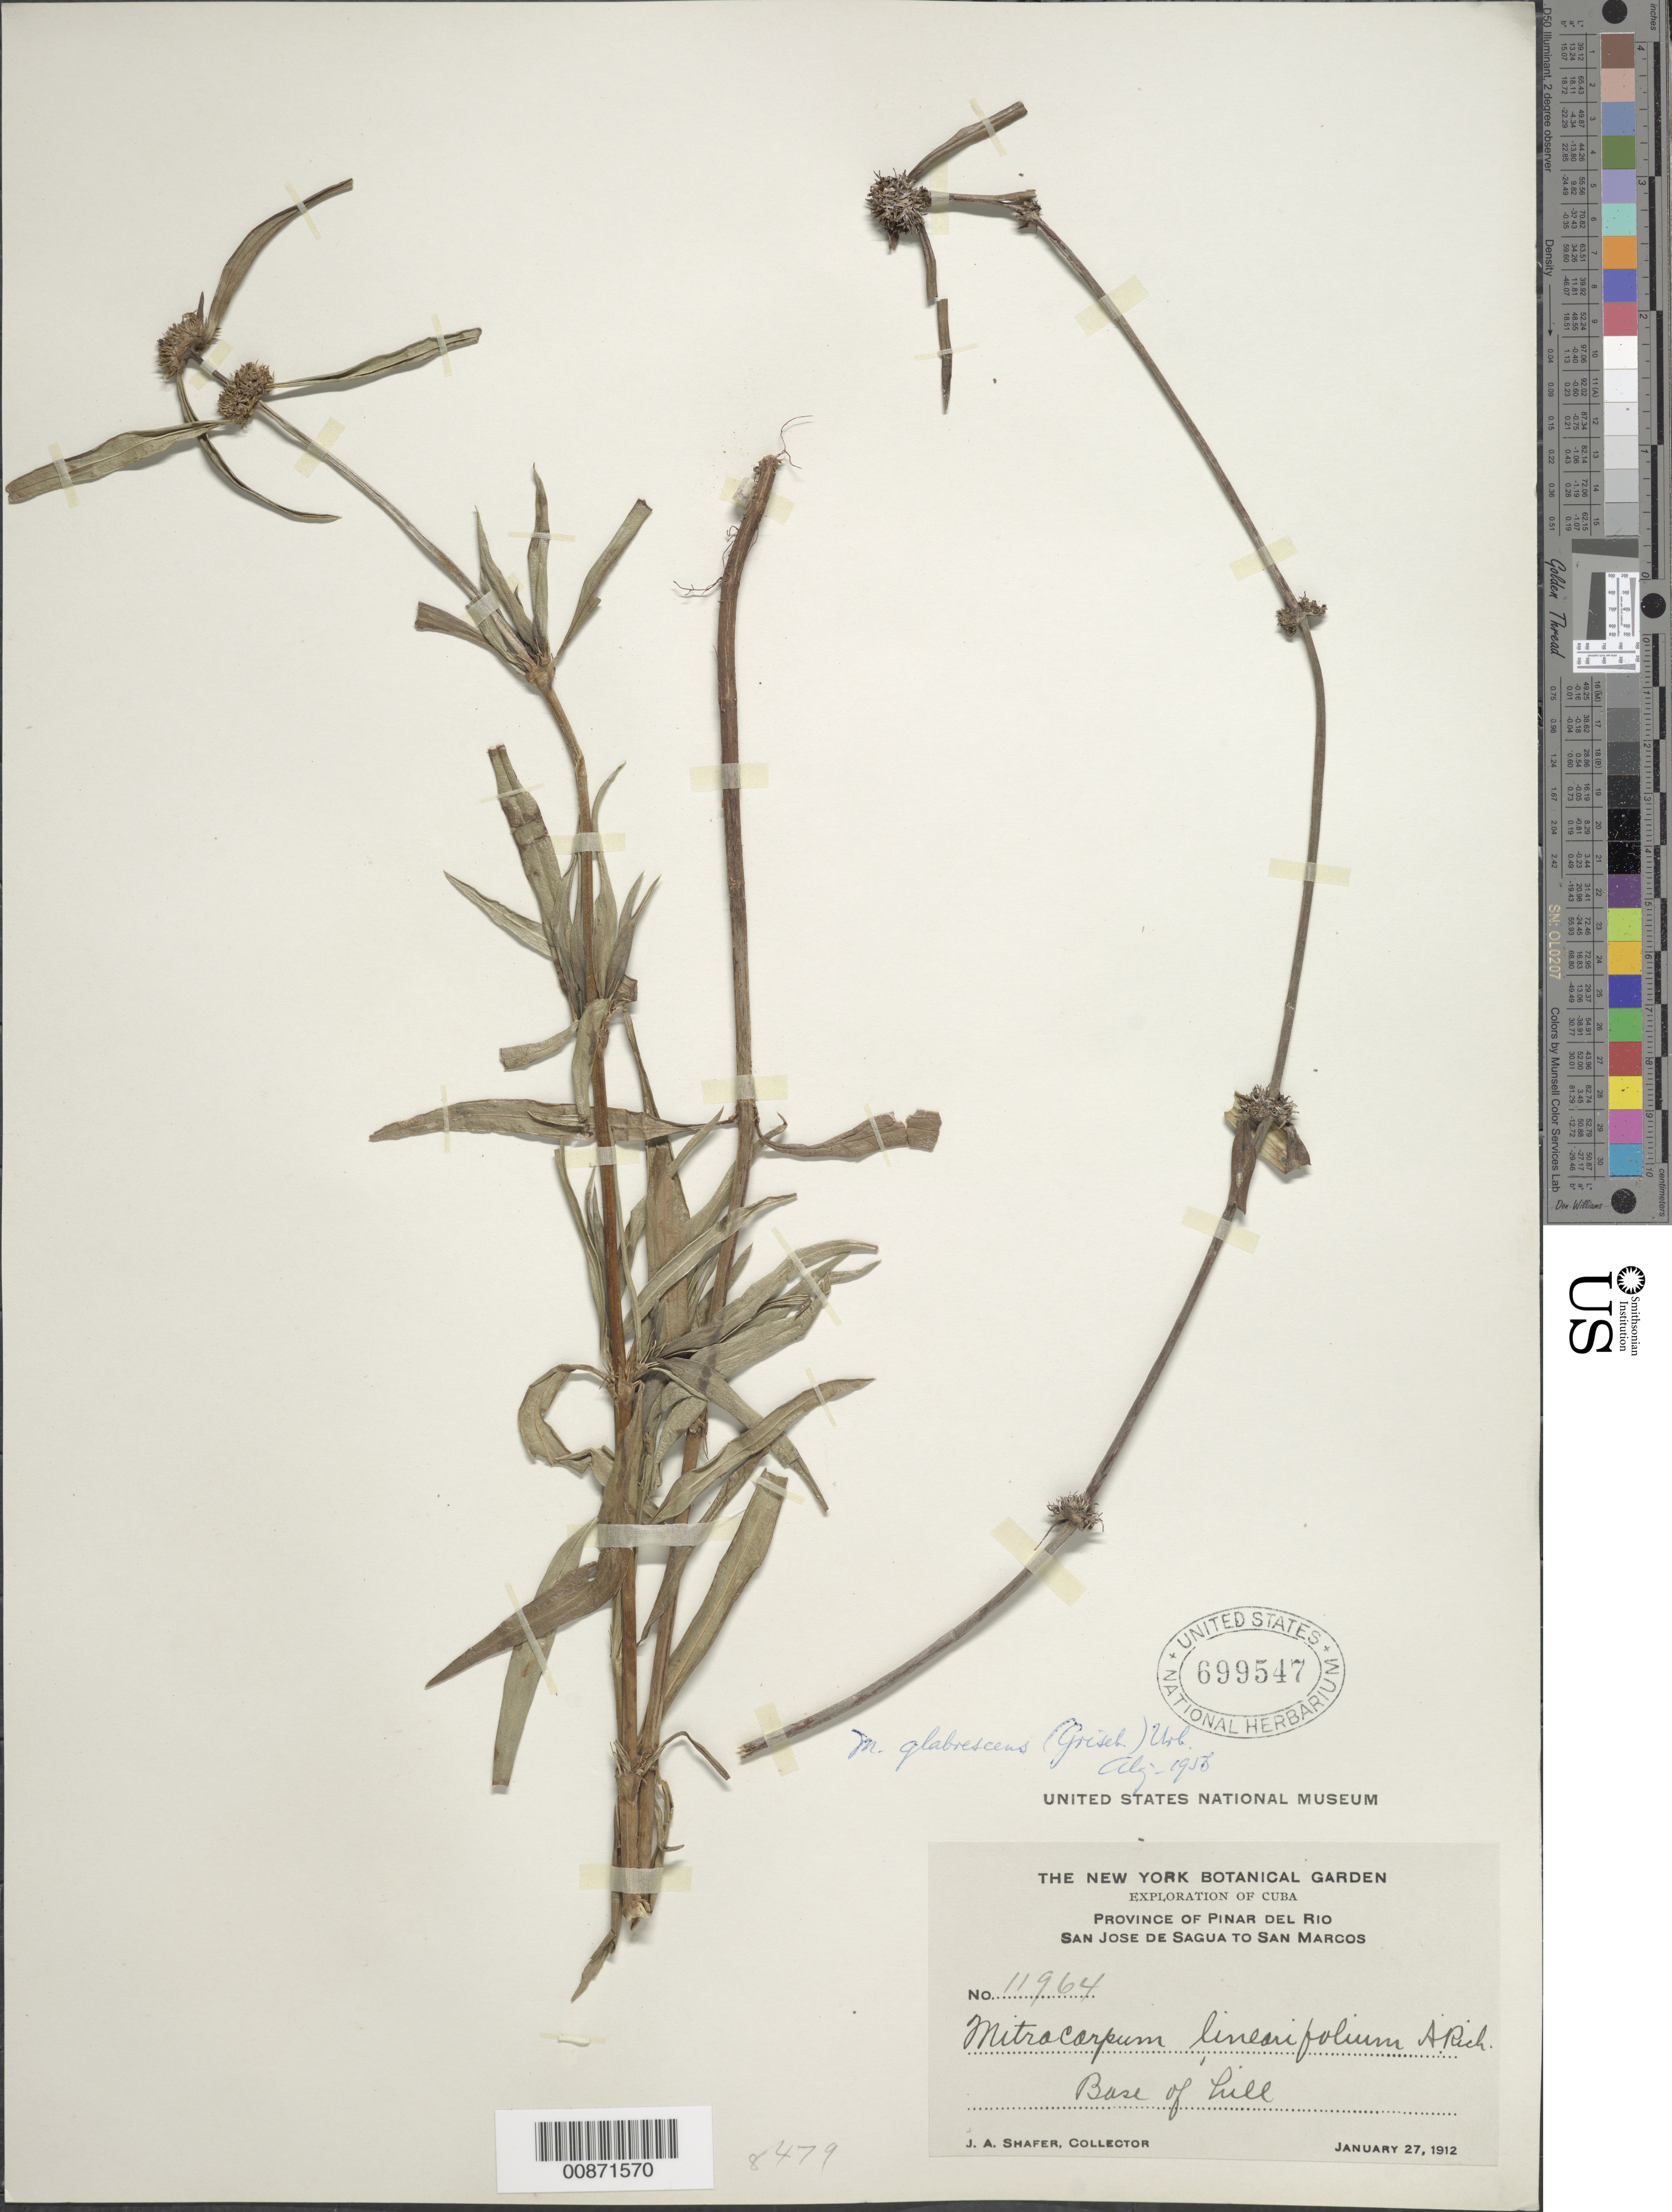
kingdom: Plantae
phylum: Tracheophyta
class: Magnoliopsida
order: Gentianales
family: Rubiaceae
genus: Mitracarpus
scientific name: Mitracarpus rhadinophyllus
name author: (B.L. Rob.) L.O. Williams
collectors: J. A. Shafer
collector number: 11964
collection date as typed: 27 Jan 1912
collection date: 1912-01-27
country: Cuba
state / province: Pinar del Río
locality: San Jose de Sagua to San Marcos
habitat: Base of hill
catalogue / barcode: US 699547